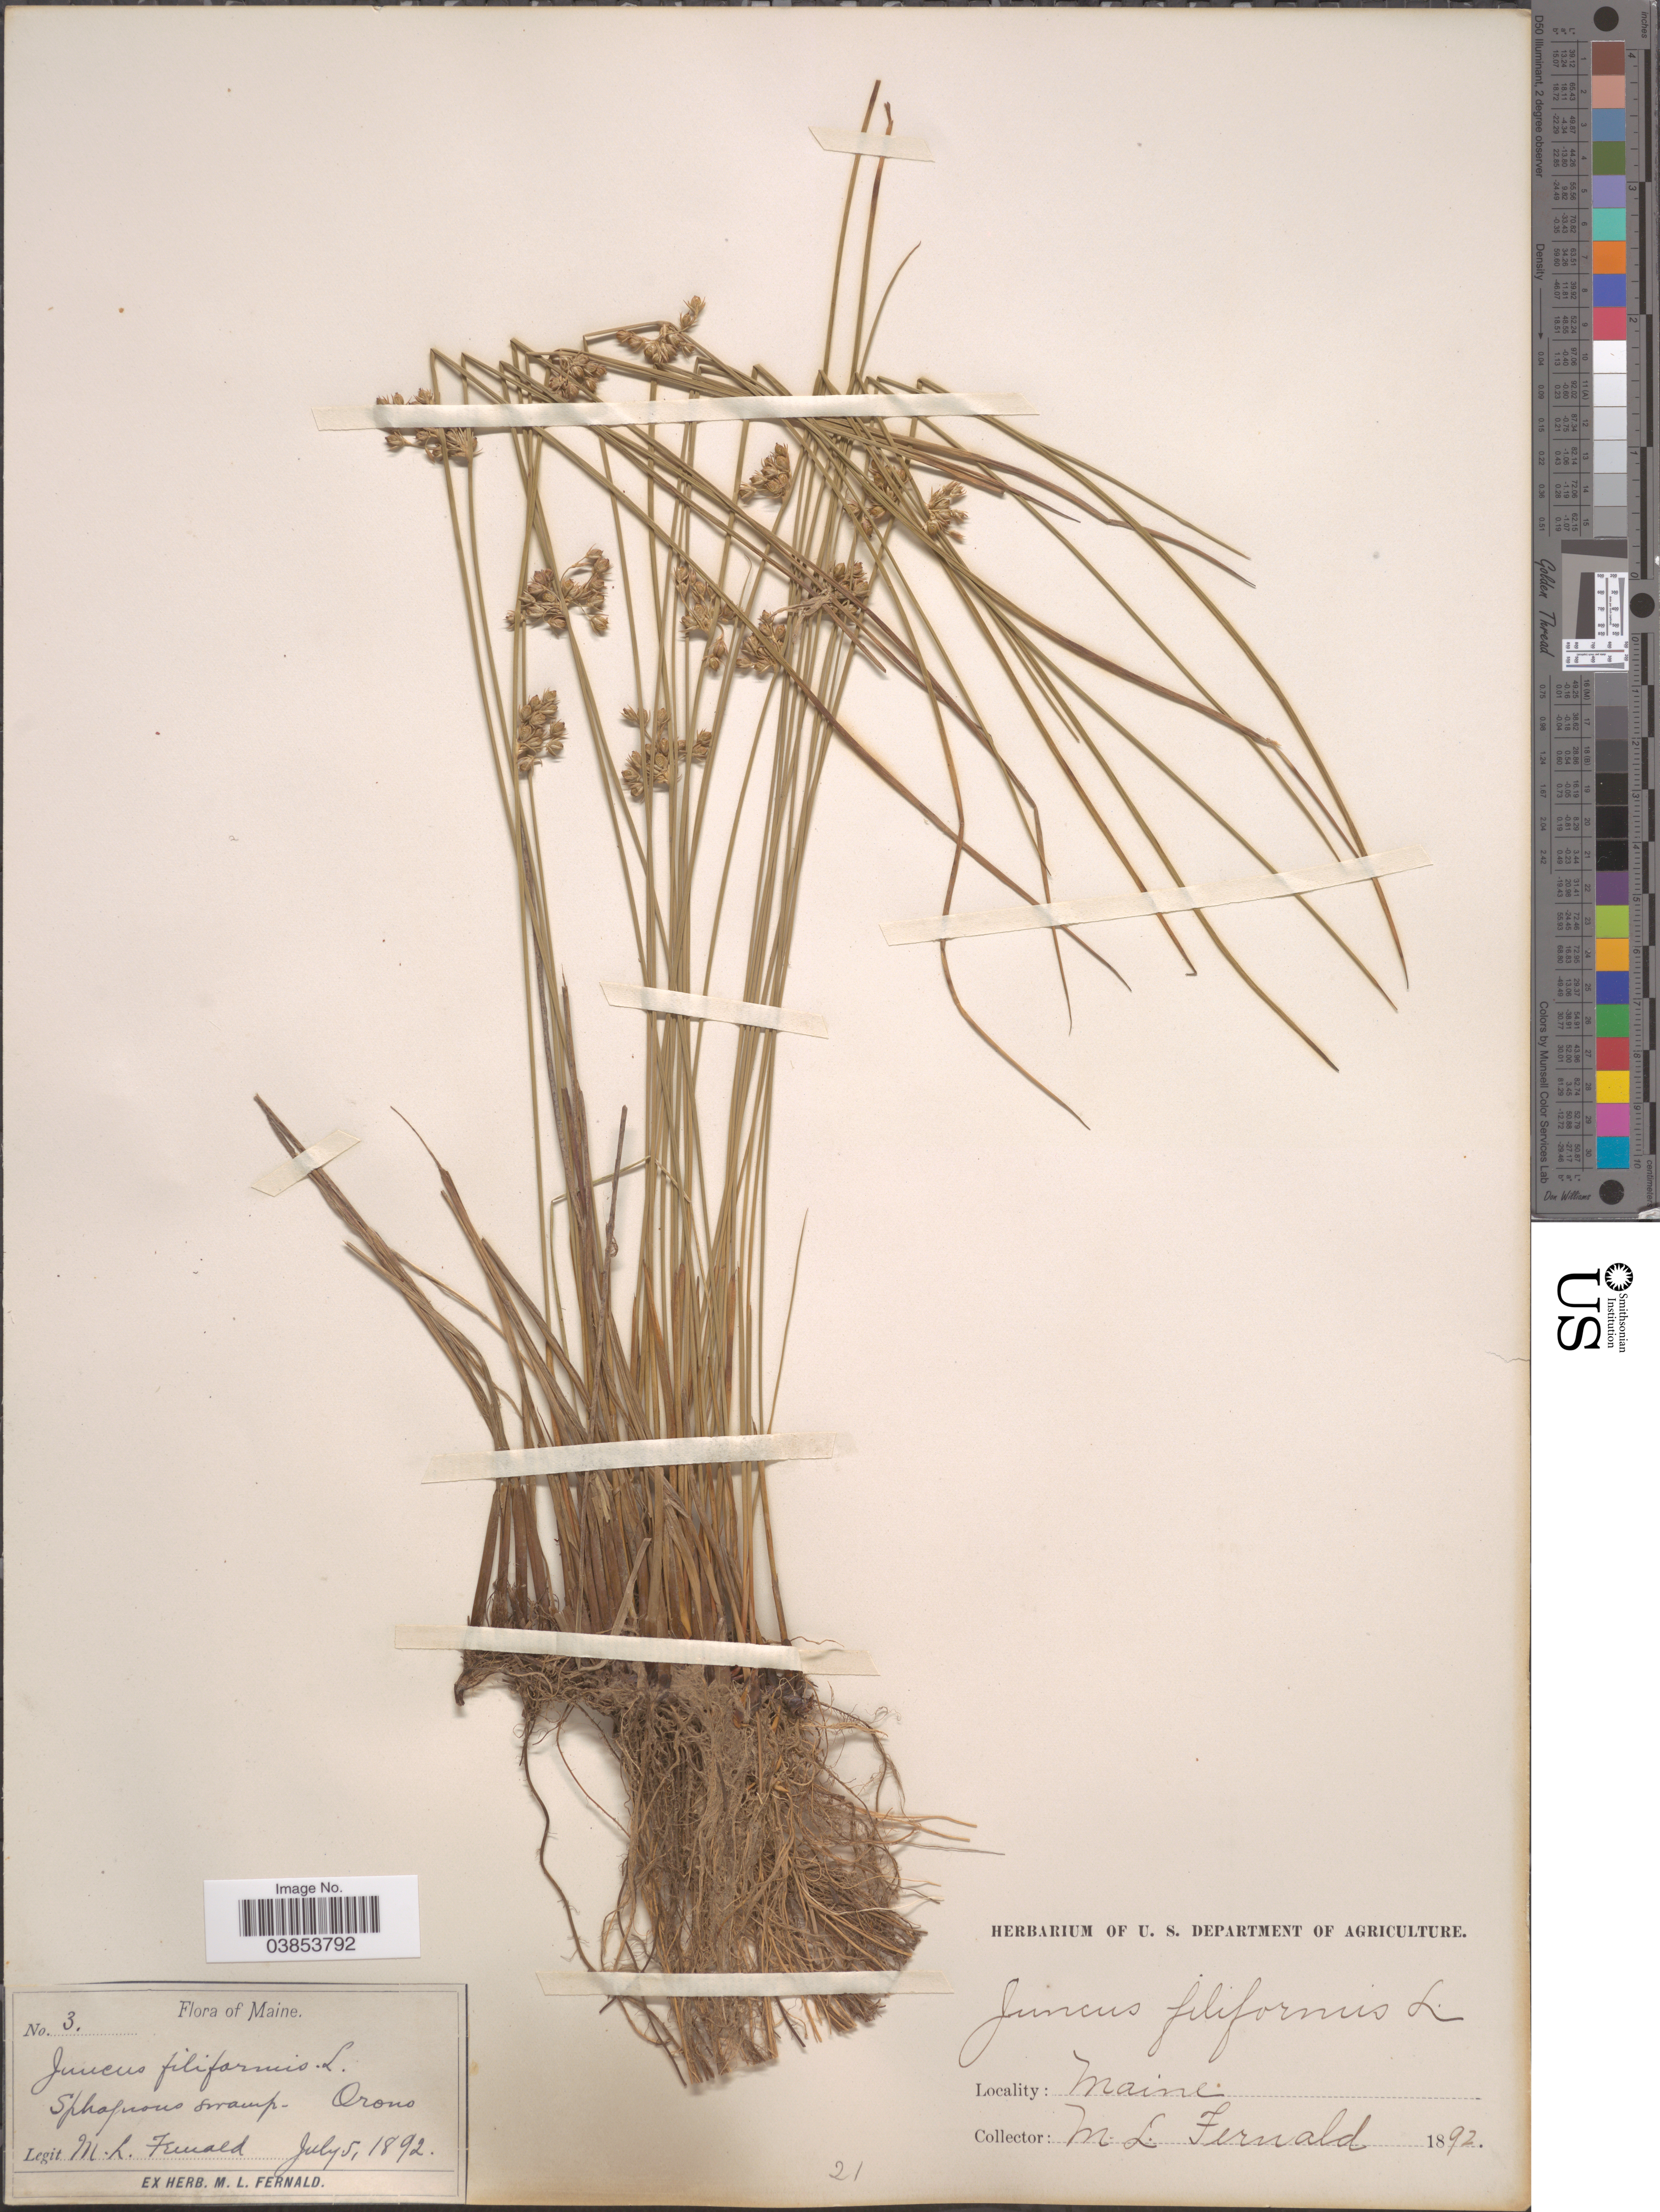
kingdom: Plantae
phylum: Tracheophyta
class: Liliopsida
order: Poales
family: Juncaceae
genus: Juncus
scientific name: Juncus filiformis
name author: L.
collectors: M. L. Fernald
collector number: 3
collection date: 1892-07-05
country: United States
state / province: Maine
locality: Sphagnous swamp, Orono.